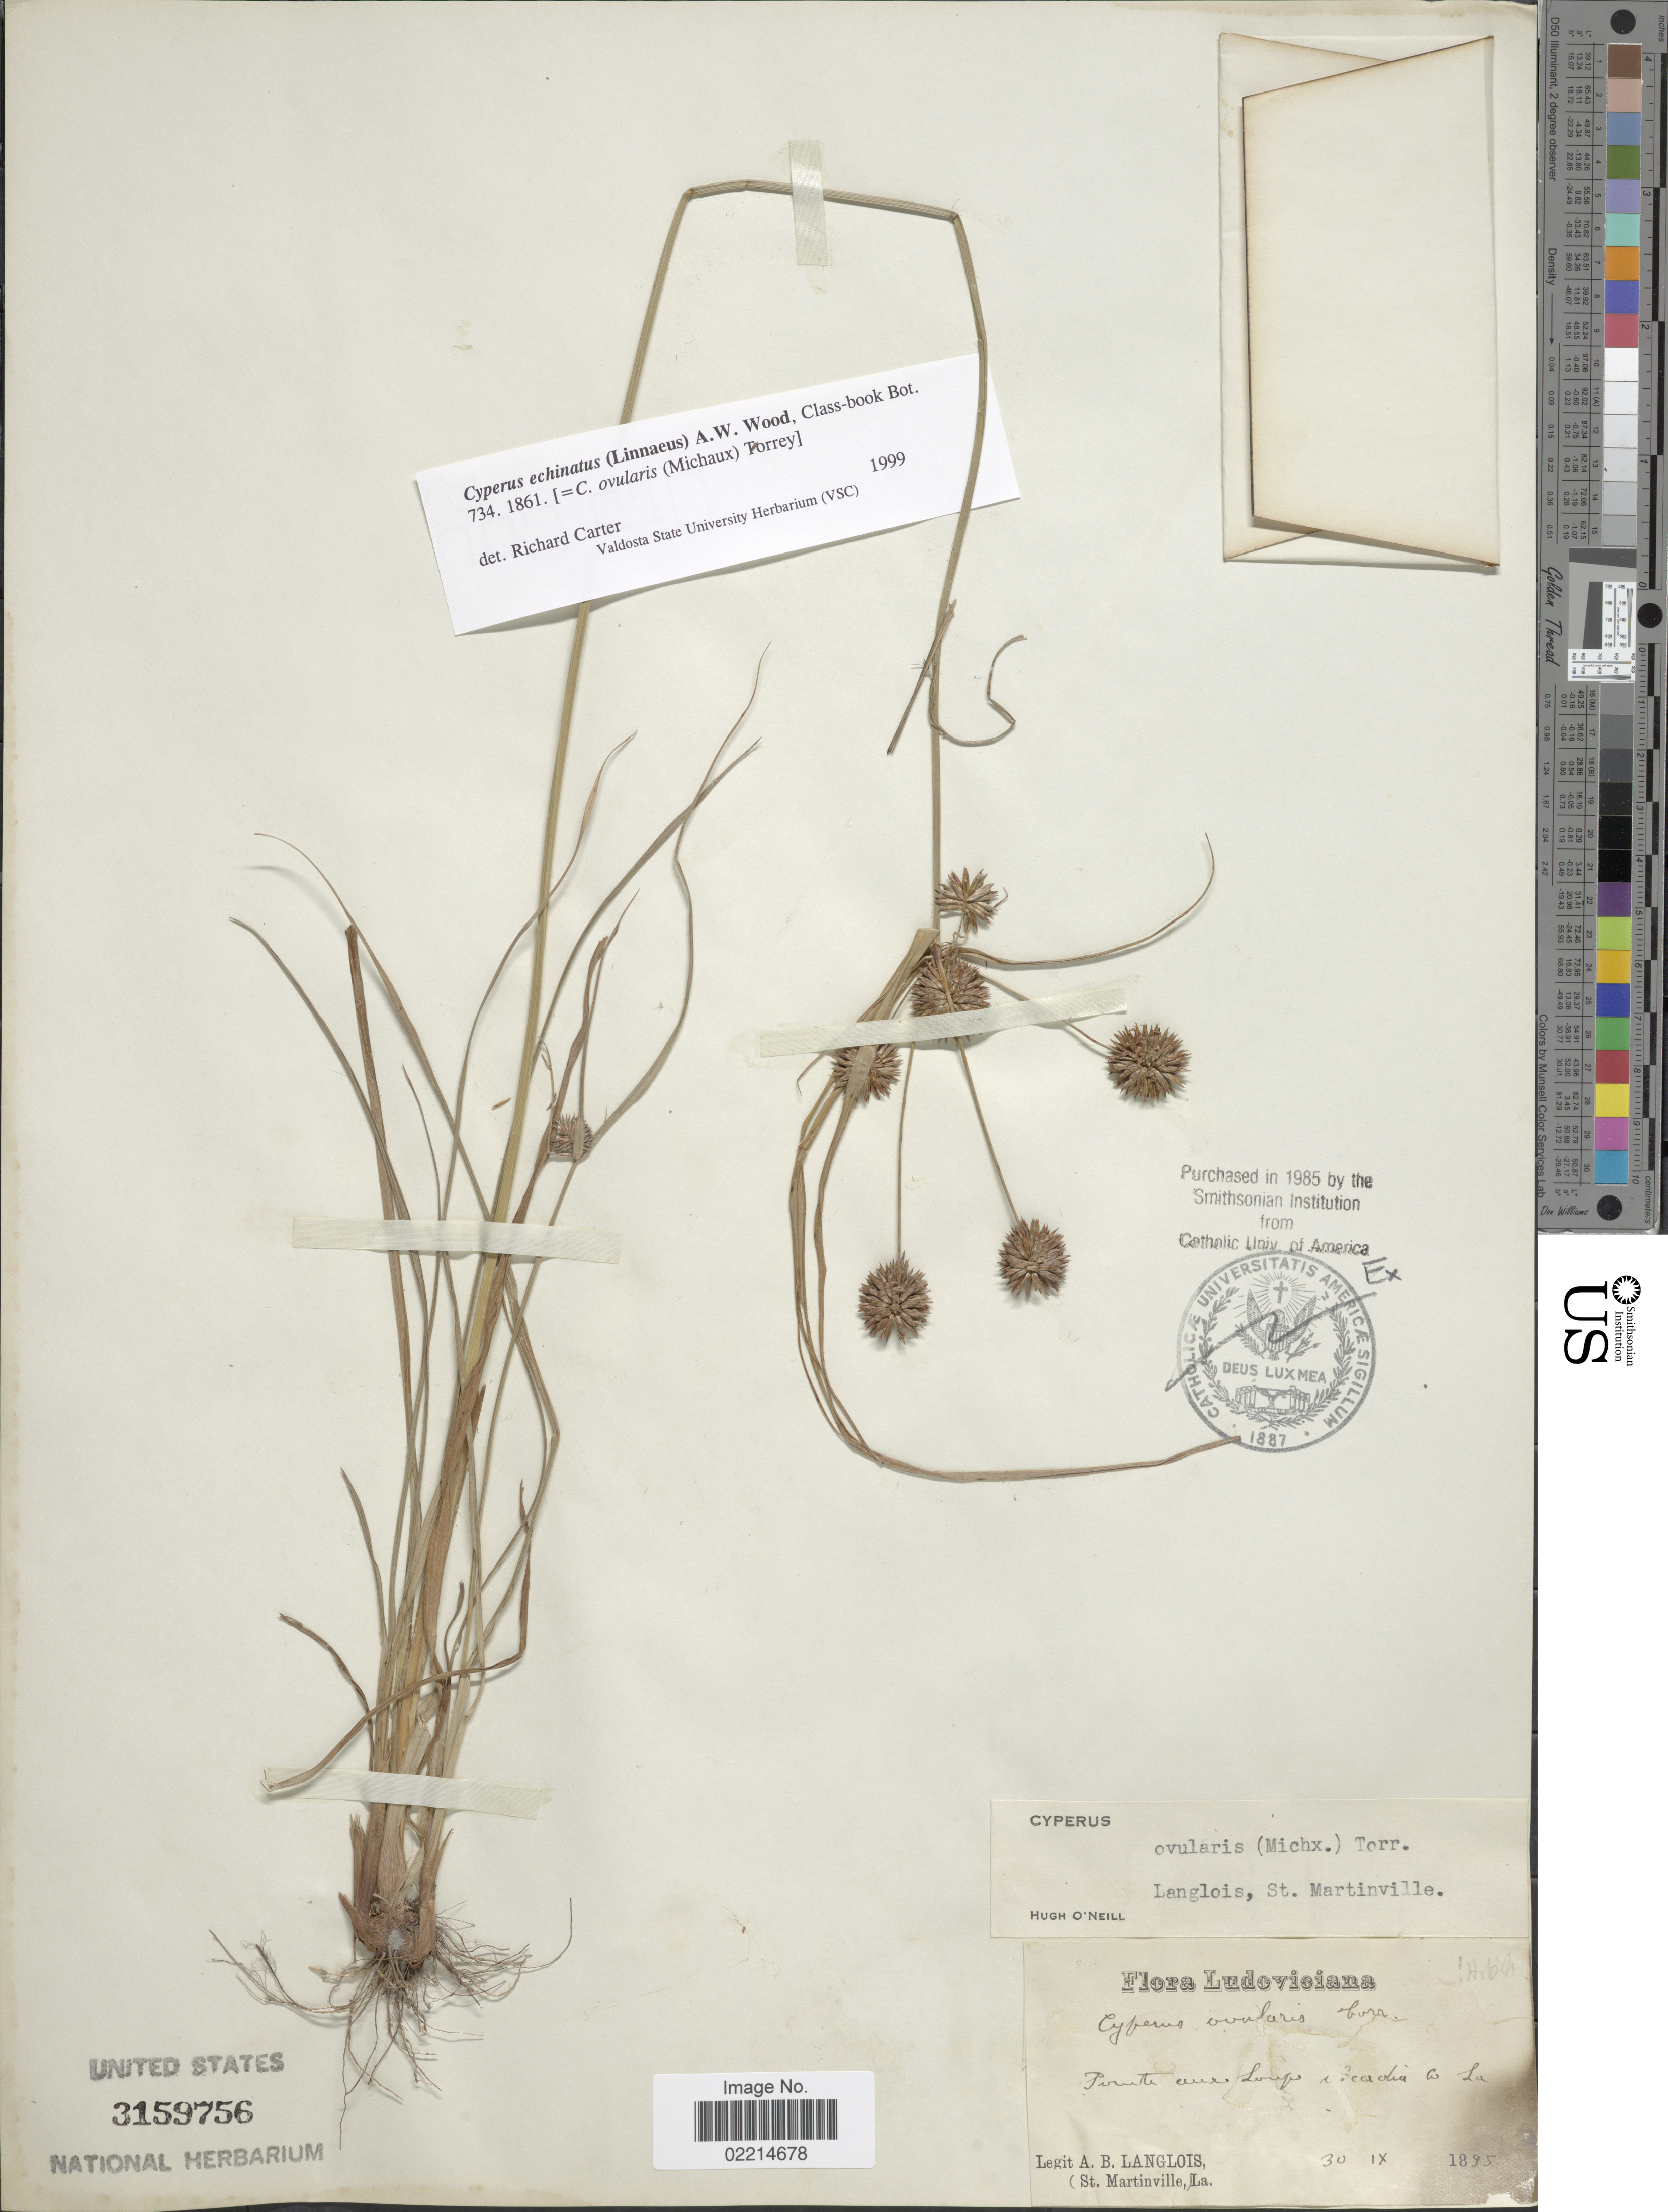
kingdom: Plantae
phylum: Tracheophyta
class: Liliopsida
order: Poales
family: Cyperaceae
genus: Cyperus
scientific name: Cyperus echinatus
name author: (L.) Alph. Wood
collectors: A. Langlois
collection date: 1895-09-30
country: United States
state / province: Louisiana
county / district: Acadia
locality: Pointe aux Loups Acadia Co. La.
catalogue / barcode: US 3159756